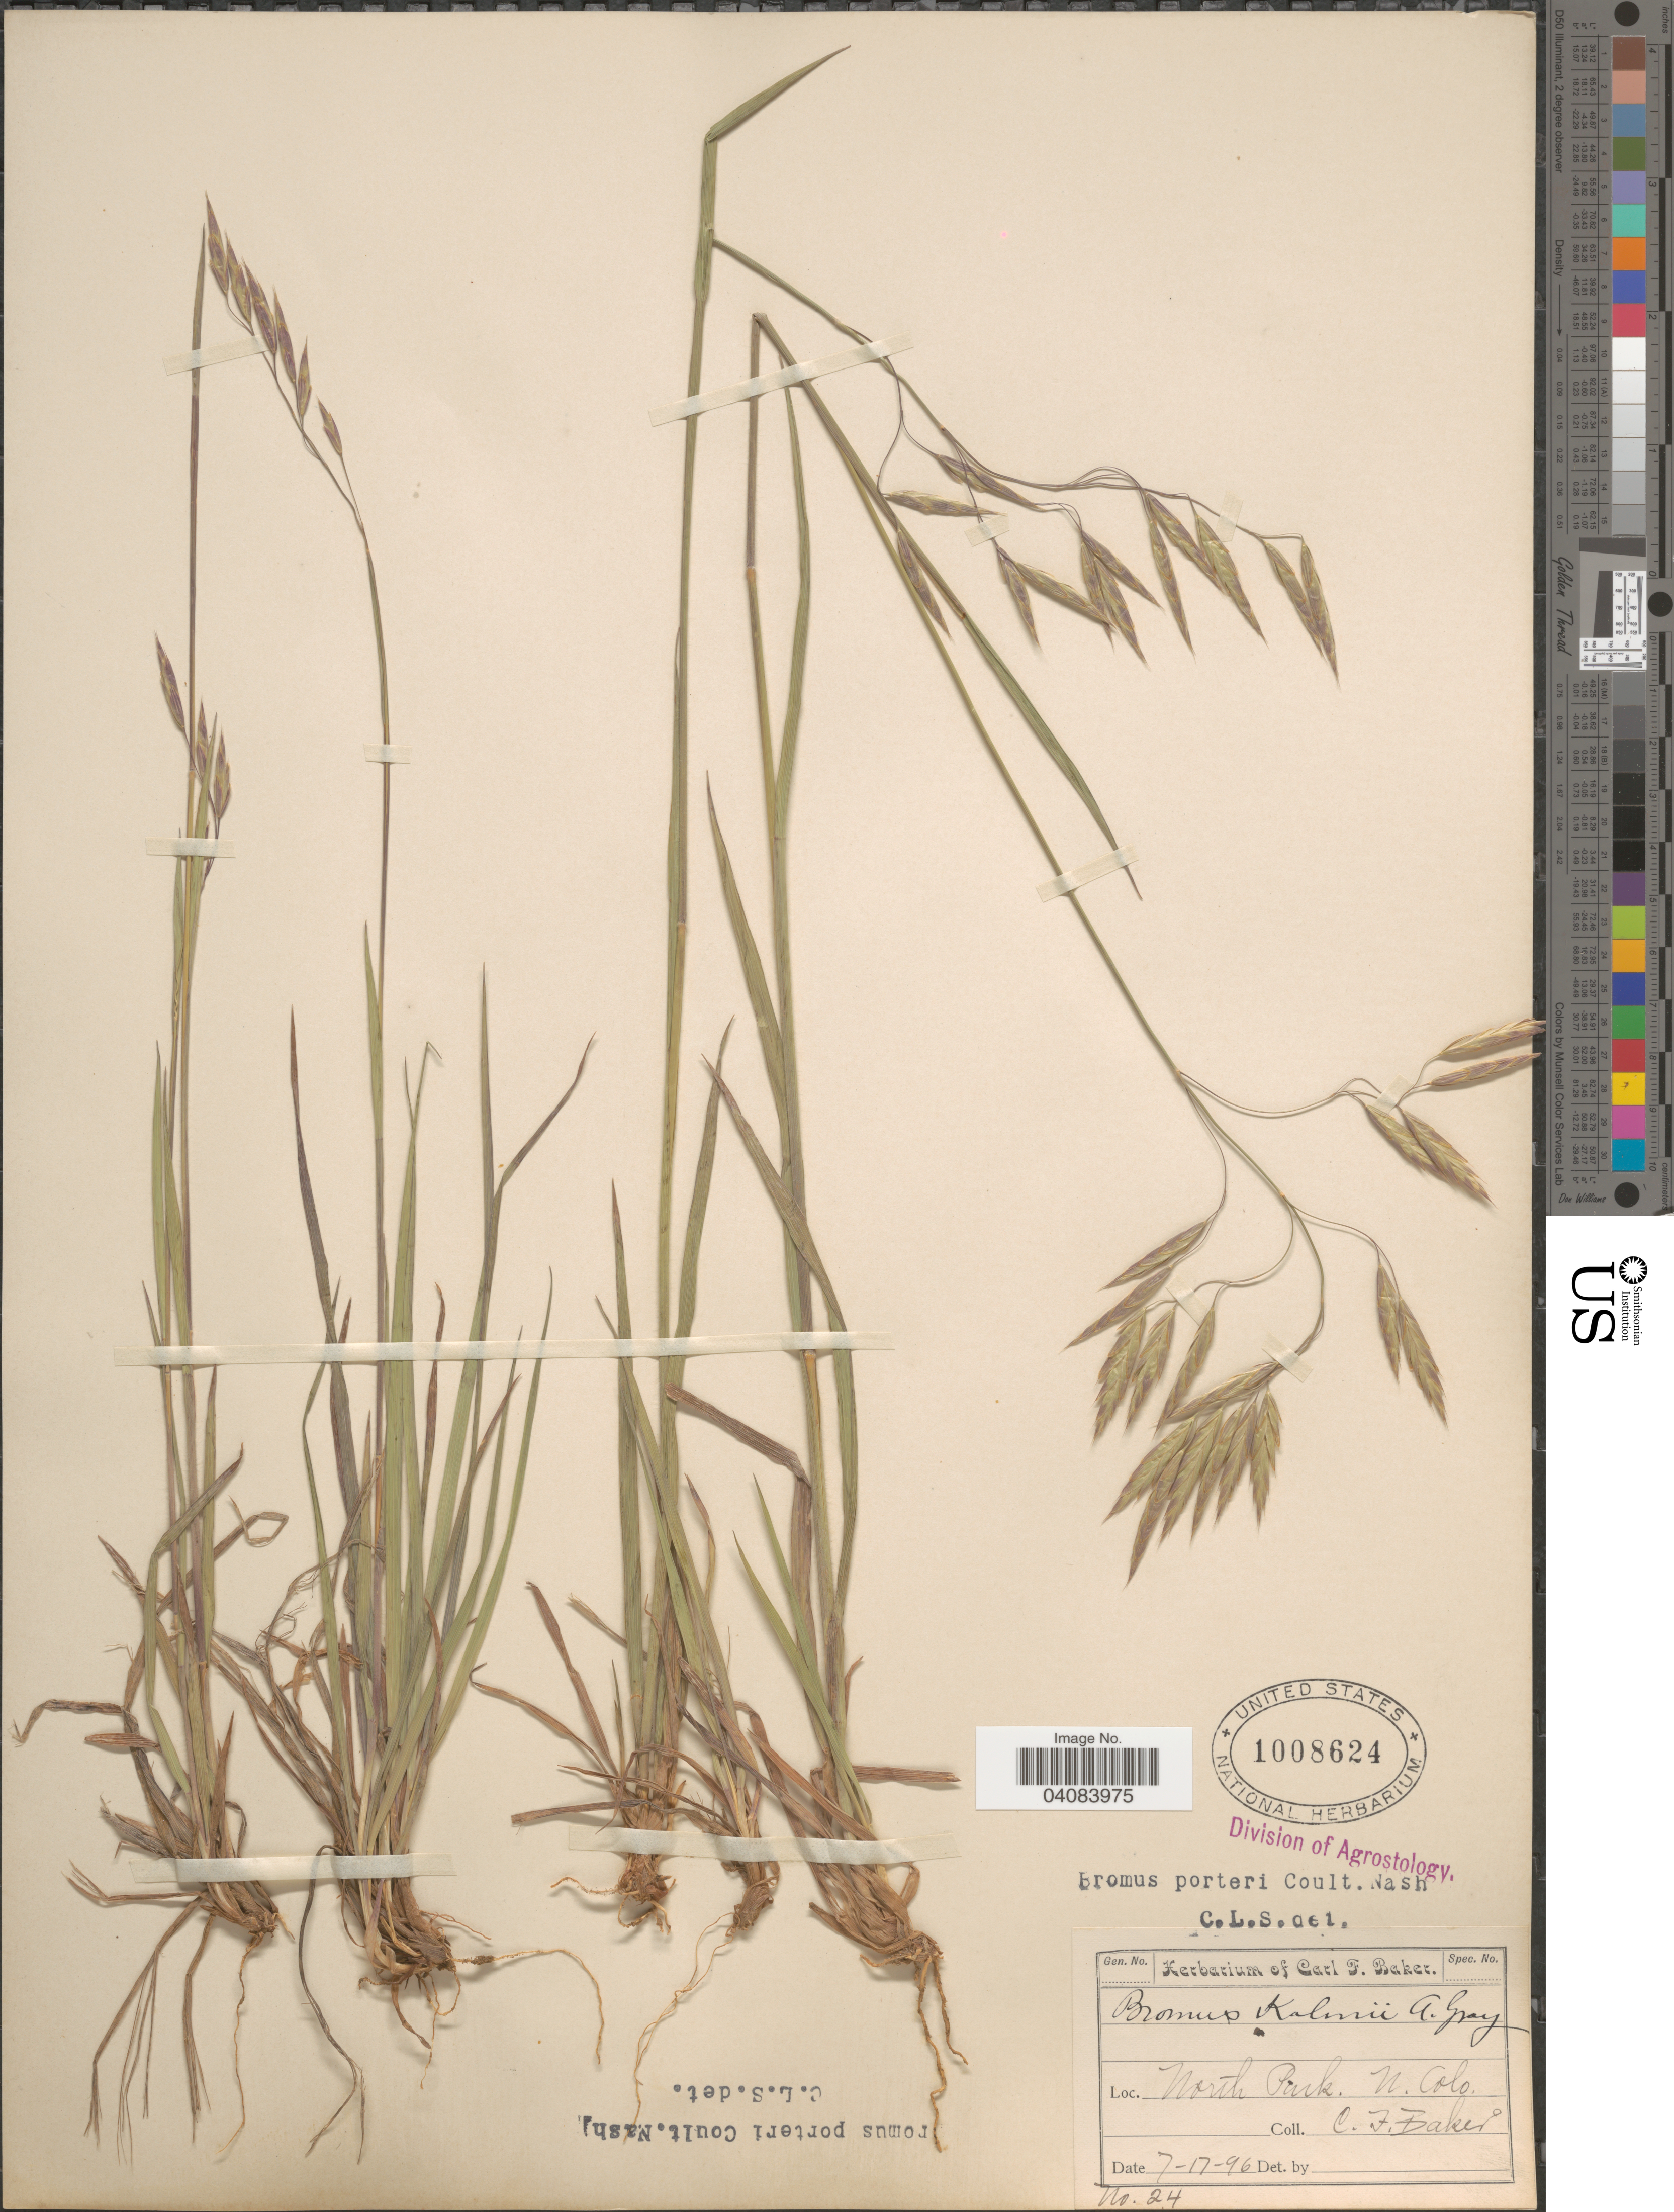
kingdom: Plantae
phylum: Tracheophyta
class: Liliopsida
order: Poales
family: Poaceae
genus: Bromus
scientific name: Bromus porteri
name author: (J.M. Coult.) Nash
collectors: C. F. Baker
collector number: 24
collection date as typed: Transcribed d/m/y: 17/7/96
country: United States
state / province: Colorado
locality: North Park. N. Colo.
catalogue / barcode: US 1008624